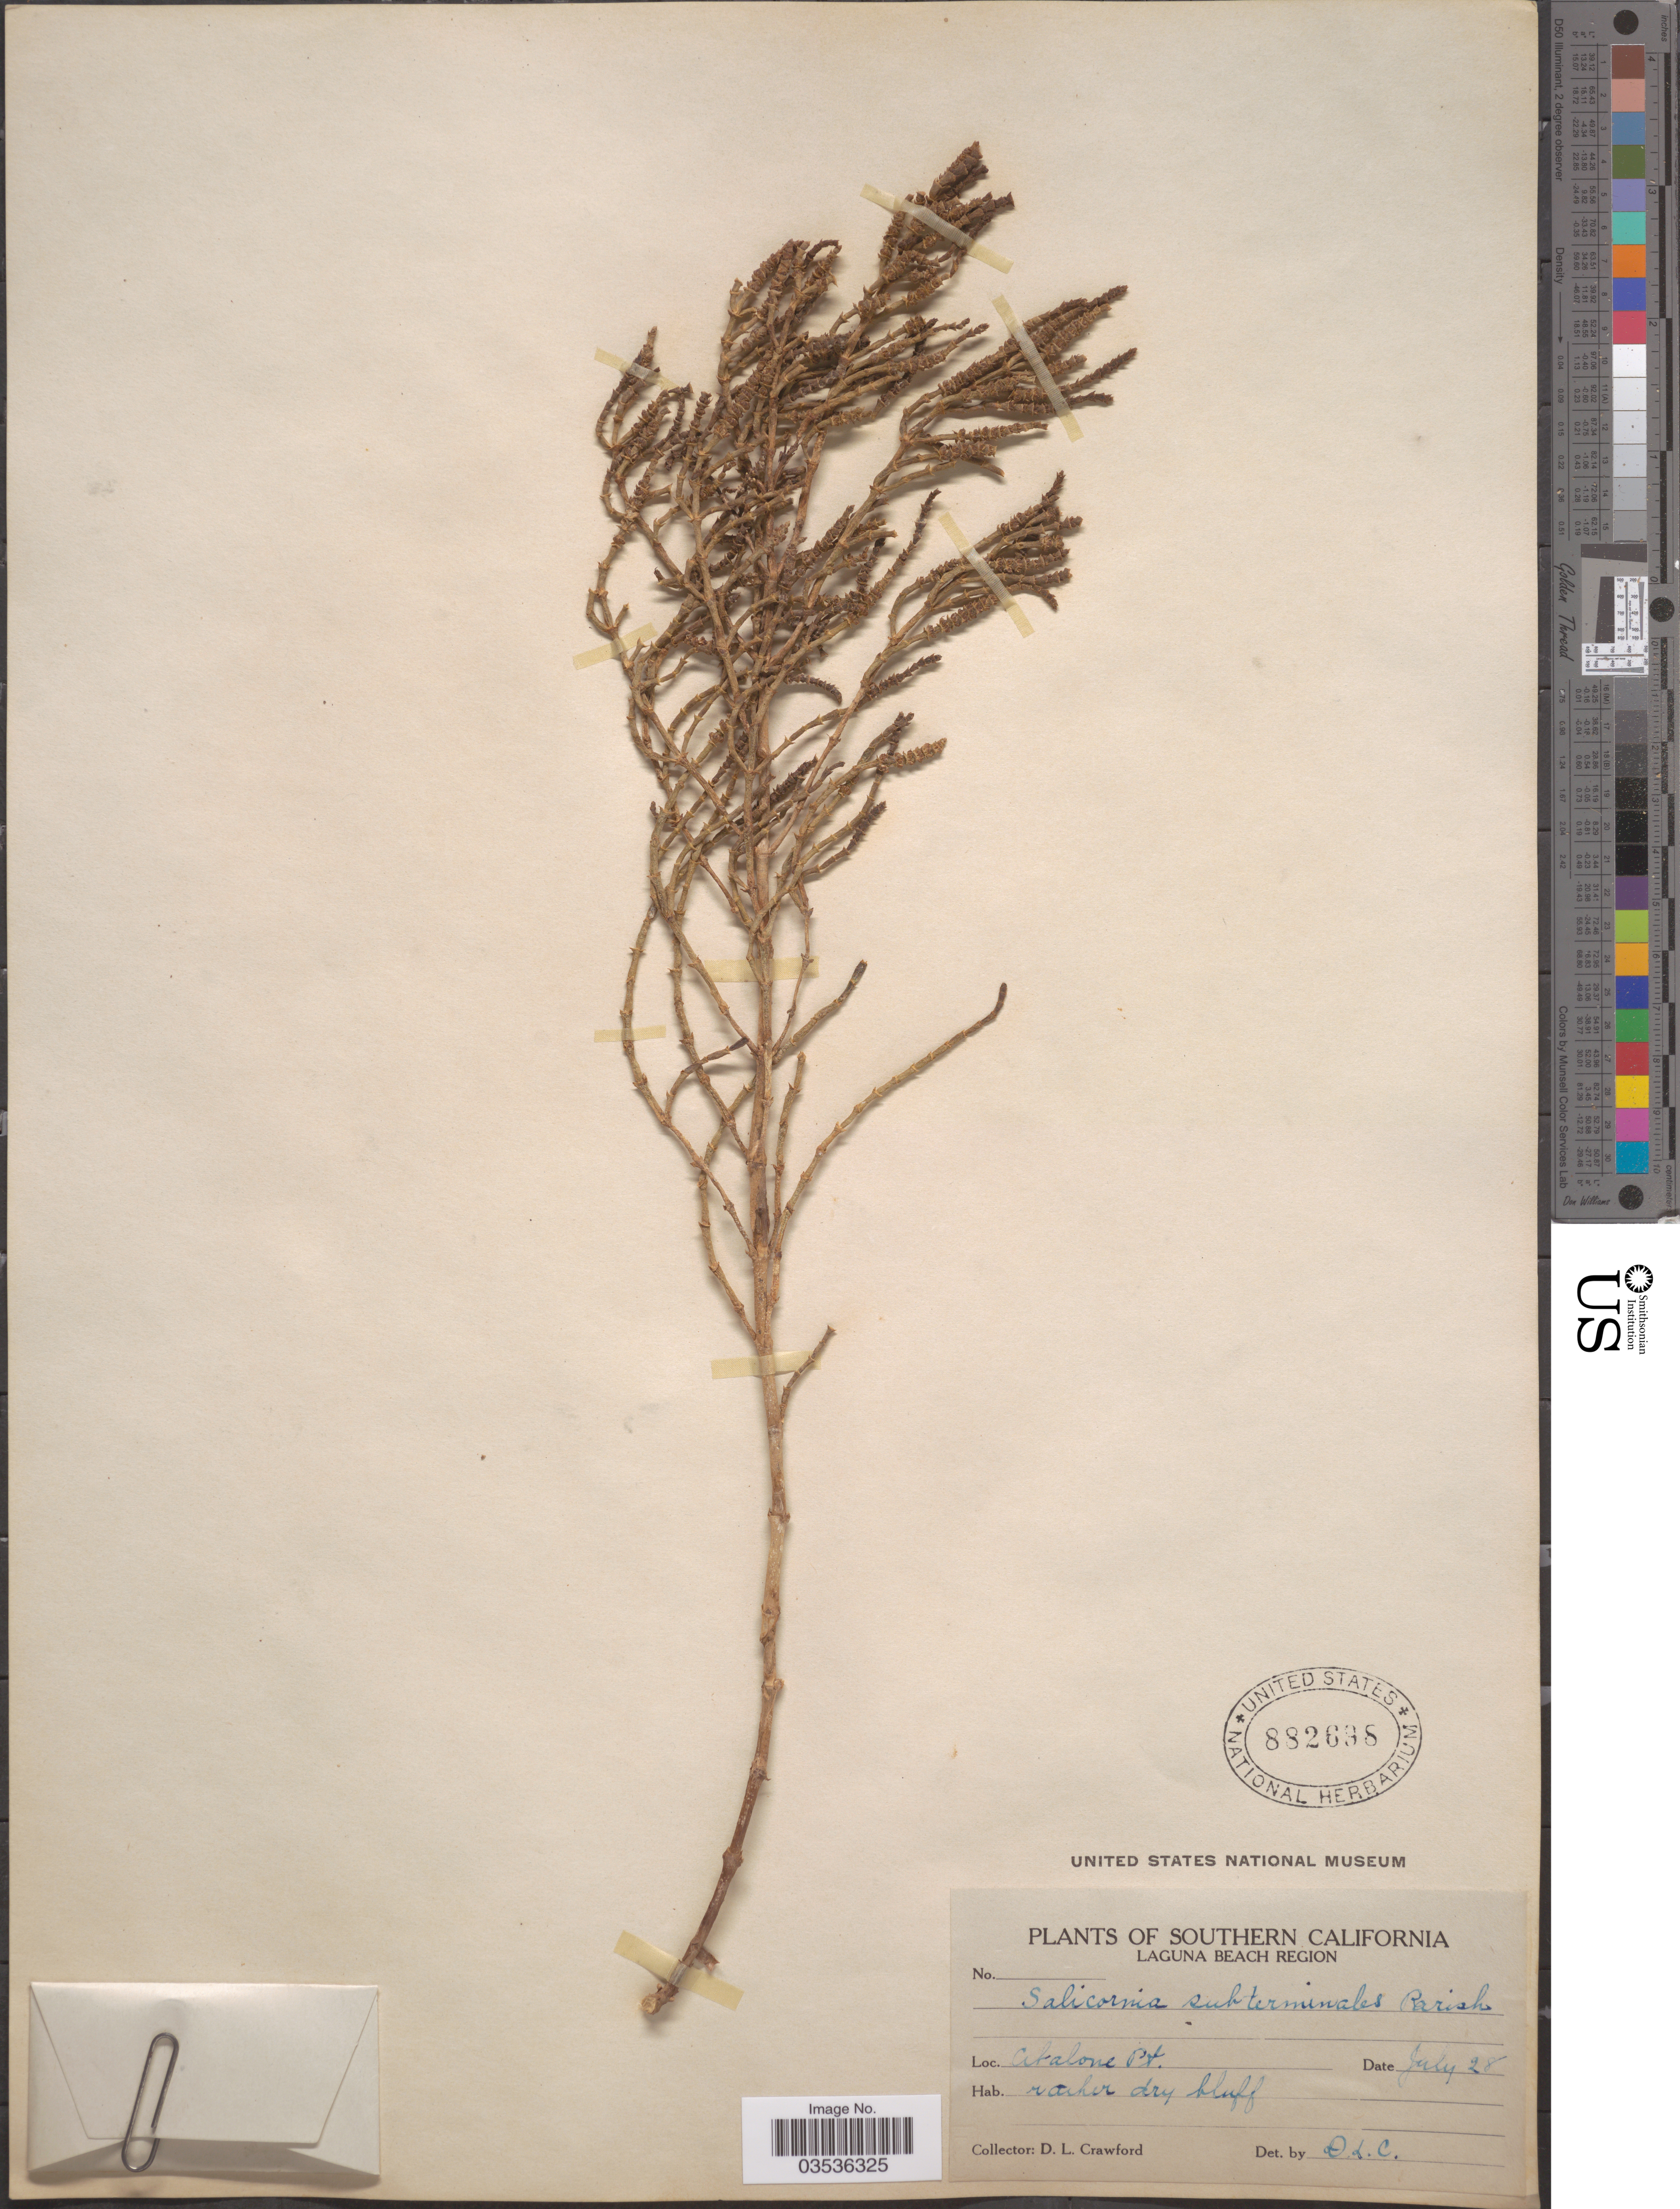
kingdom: Plantae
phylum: Tracheophyta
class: Magnoliopsida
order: Caryophyllales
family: Amaranthaceae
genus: Arthroceras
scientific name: Arthroceras subterminale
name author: (Parish) Piirainen & G. Kadereit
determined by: Strong, Mark T., (BOT), Smithsonian Institution - National Museum of Natural History (UNITED STATES)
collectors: D. L. Crawford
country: United States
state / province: California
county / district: Orange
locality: Southern California. Laguna Beach Region. Abalone Pt.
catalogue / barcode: US 882698